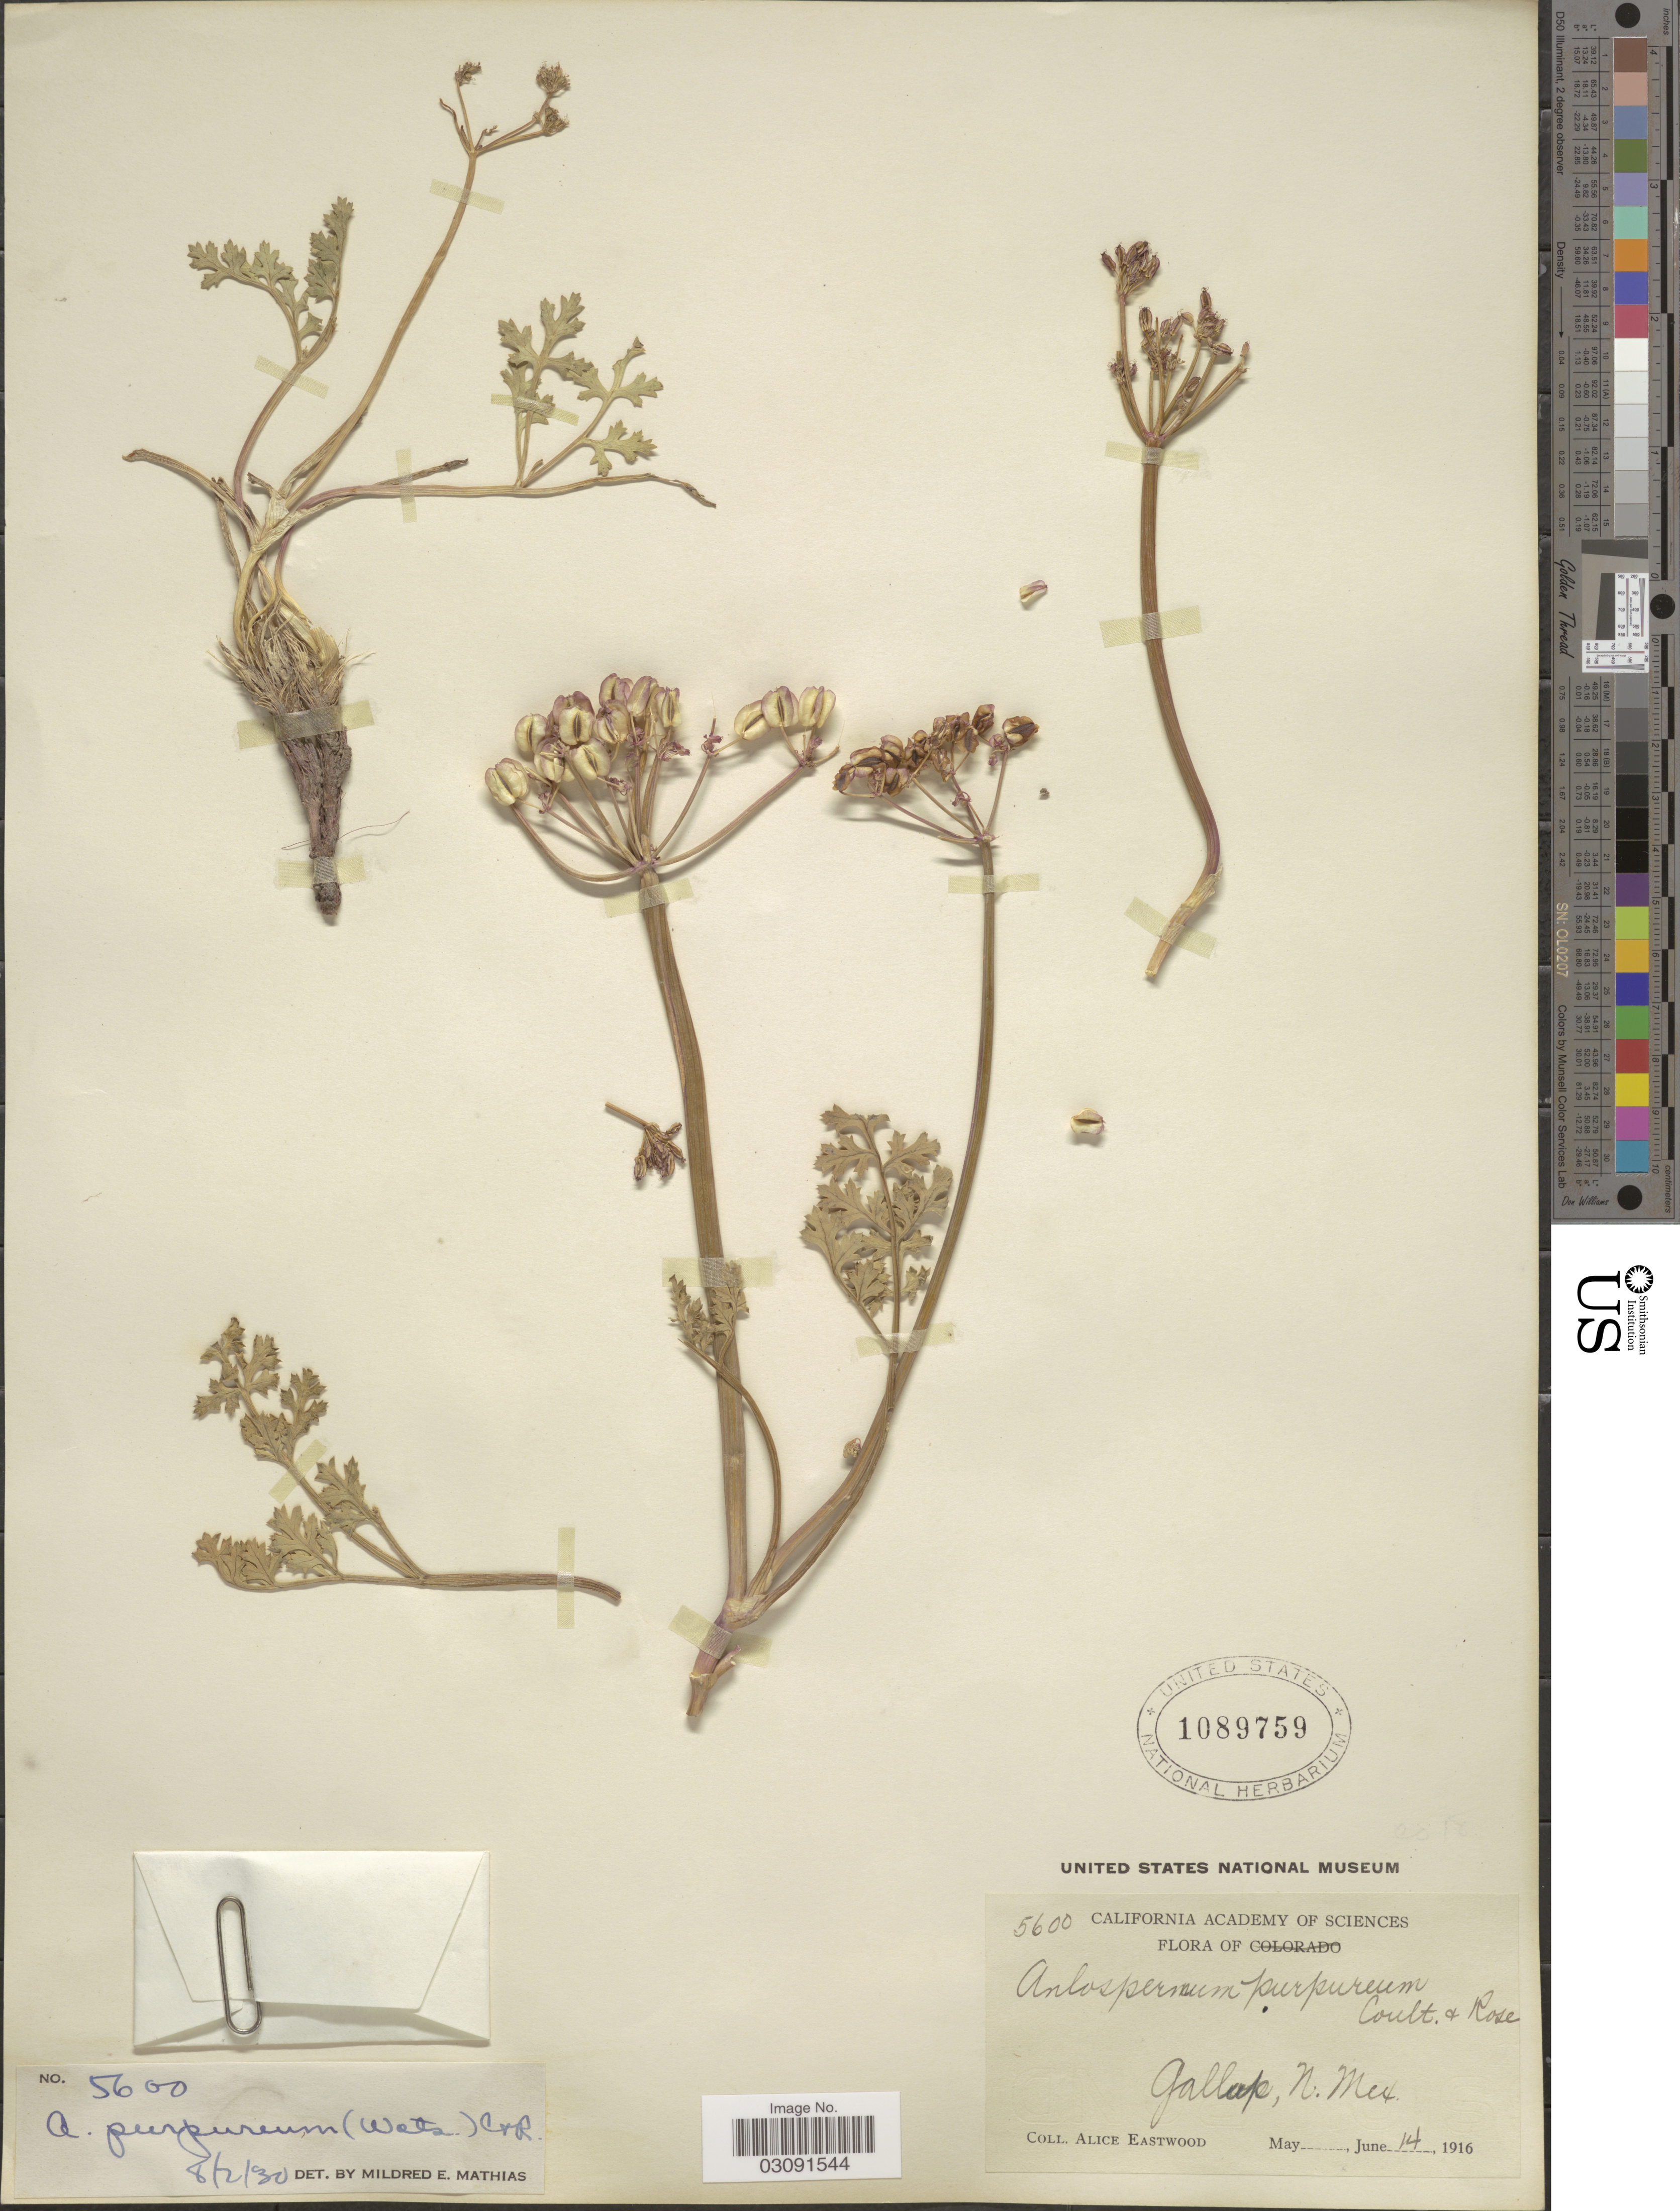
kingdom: Plantae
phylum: Tracheophyta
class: Magnoliopsida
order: Apiales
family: Apiaceae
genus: Cymopterus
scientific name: Cymopterus purpureus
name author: S. Watson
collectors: A. Eastwood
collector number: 5600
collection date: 1916-06-14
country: United States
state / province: New Mexico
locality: Gallup.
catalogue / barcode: US 1089759